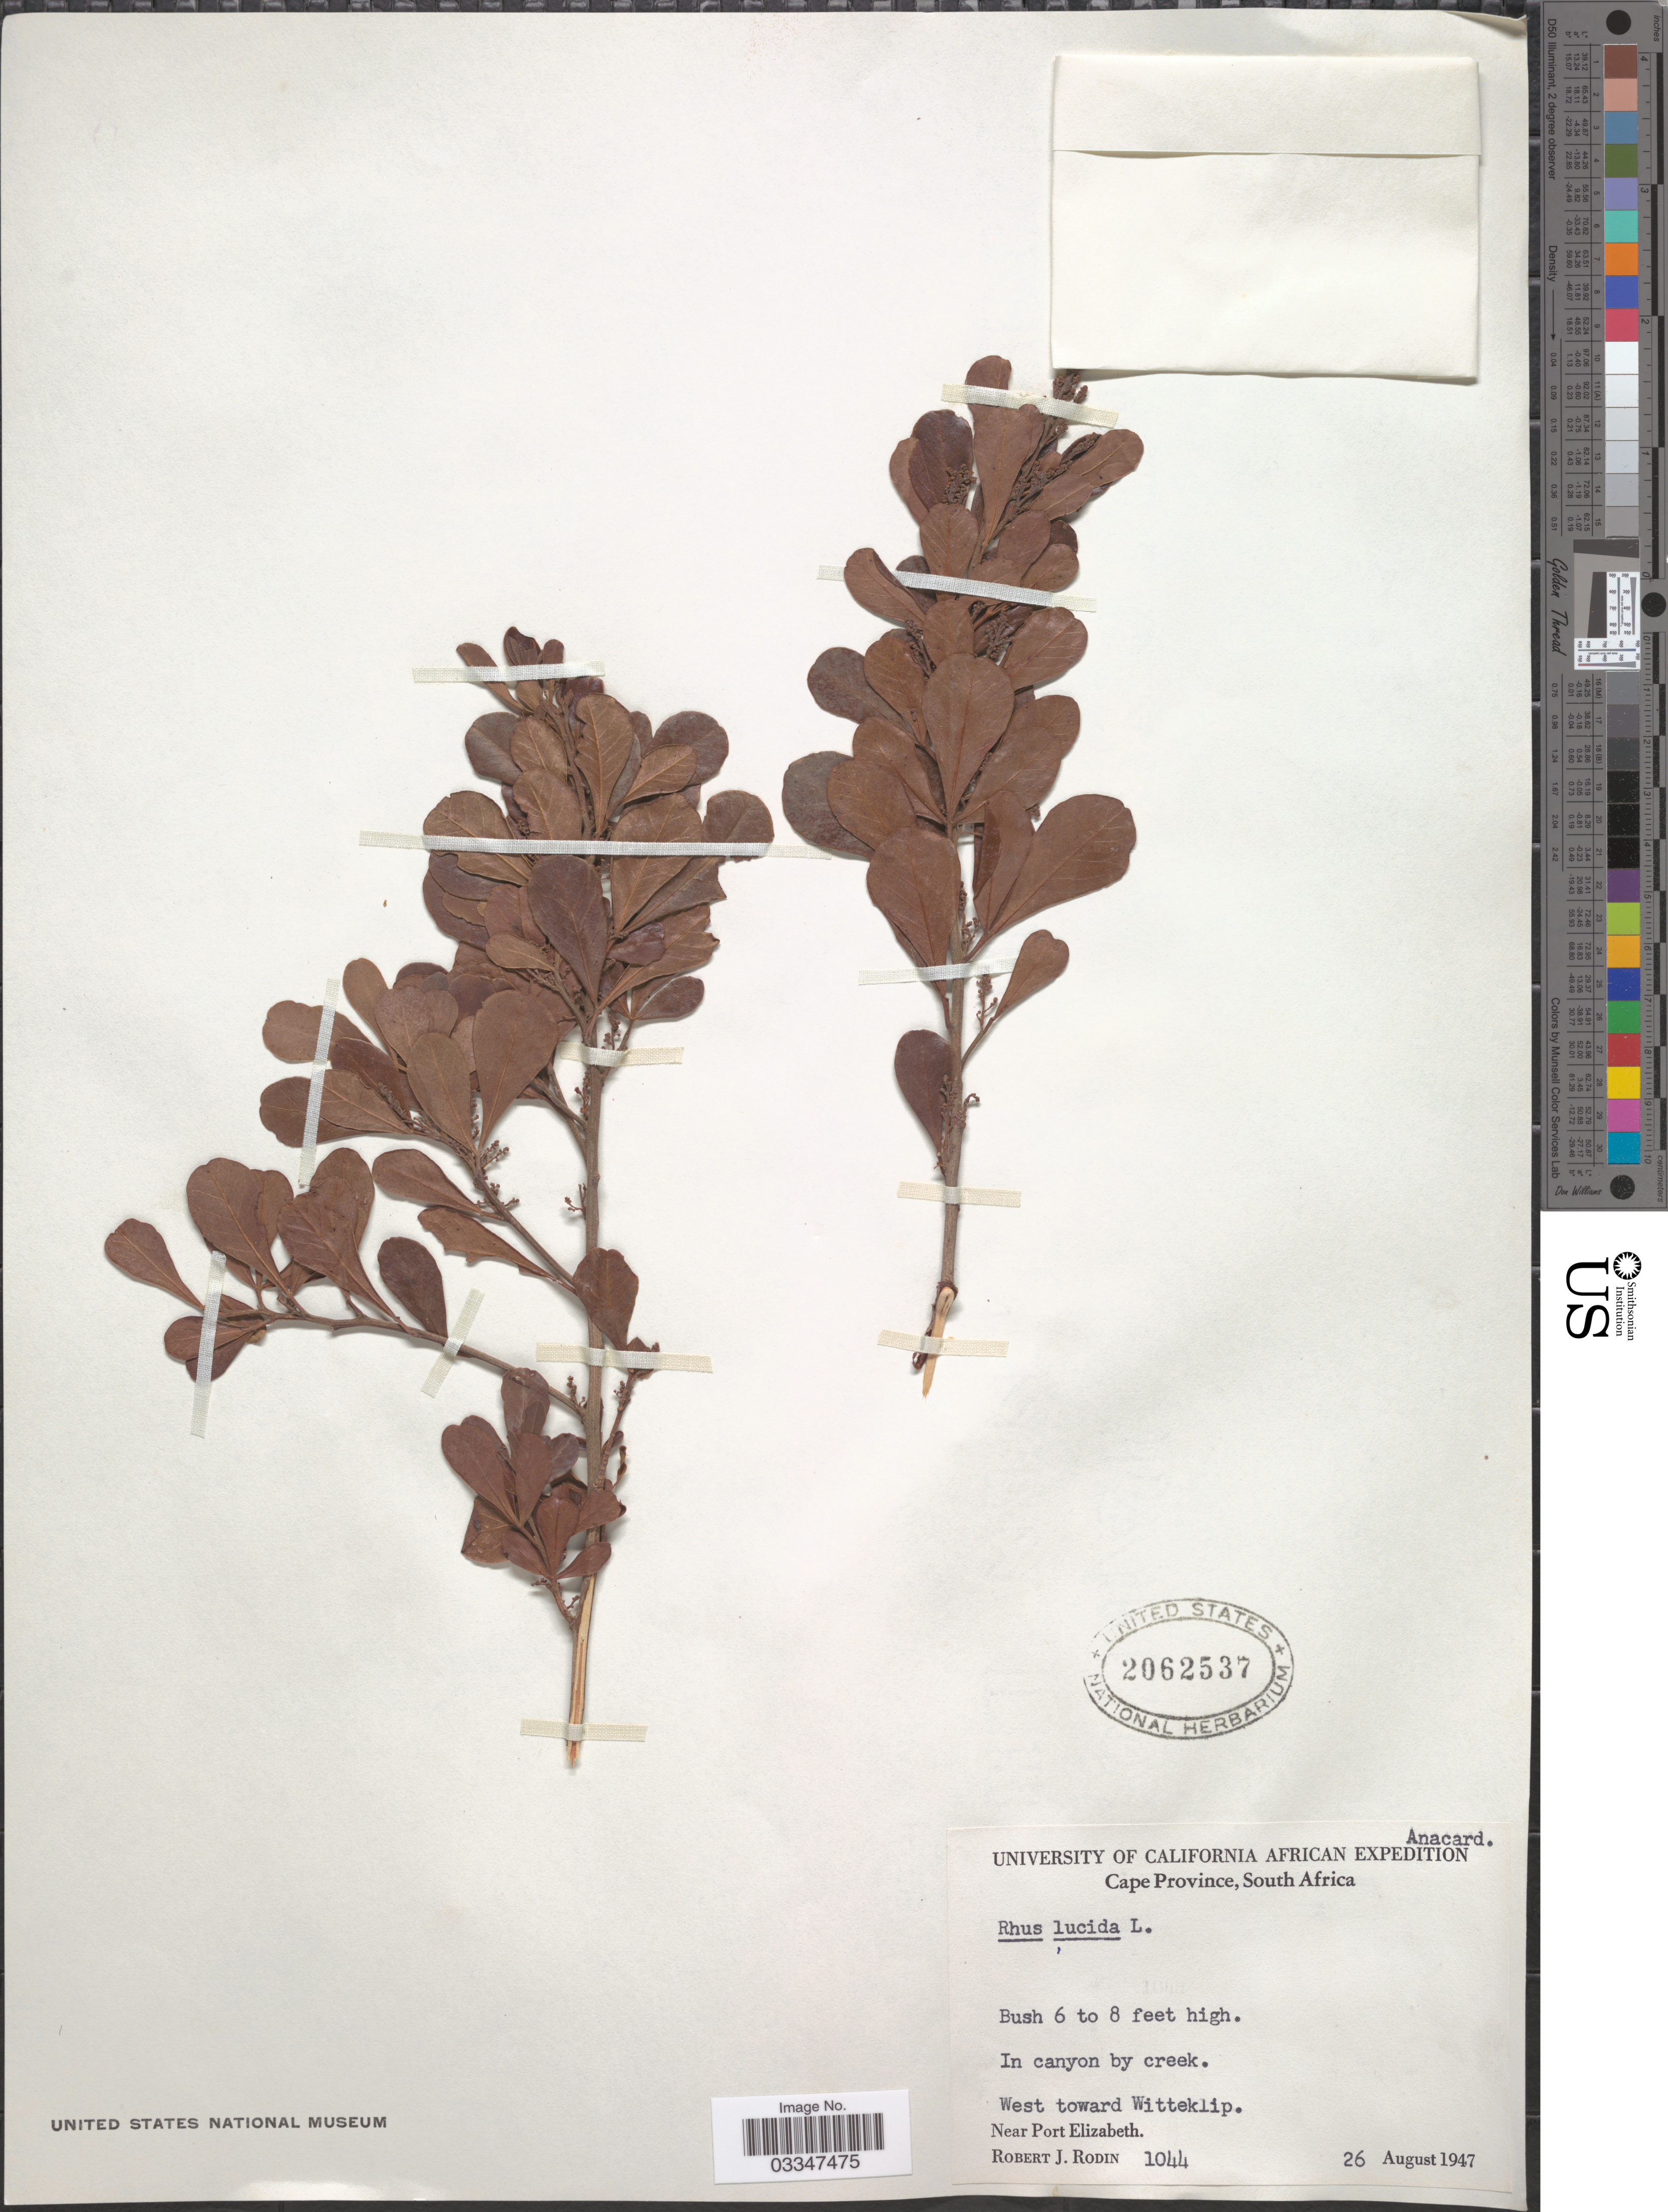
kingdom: Plantae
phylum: Tracheophyta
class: Magnoliopsida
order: Sapindales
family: Anacardiaceae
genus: Rhus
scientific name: Rhus lucida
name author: L.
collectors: R. J. Rodin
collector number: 1044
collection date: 1947-08-26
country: South Africa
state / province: Eastern Cape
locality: In canyon by creek. West toward Witteklip. Near Port Elizabeth.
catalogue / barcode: US 2062537